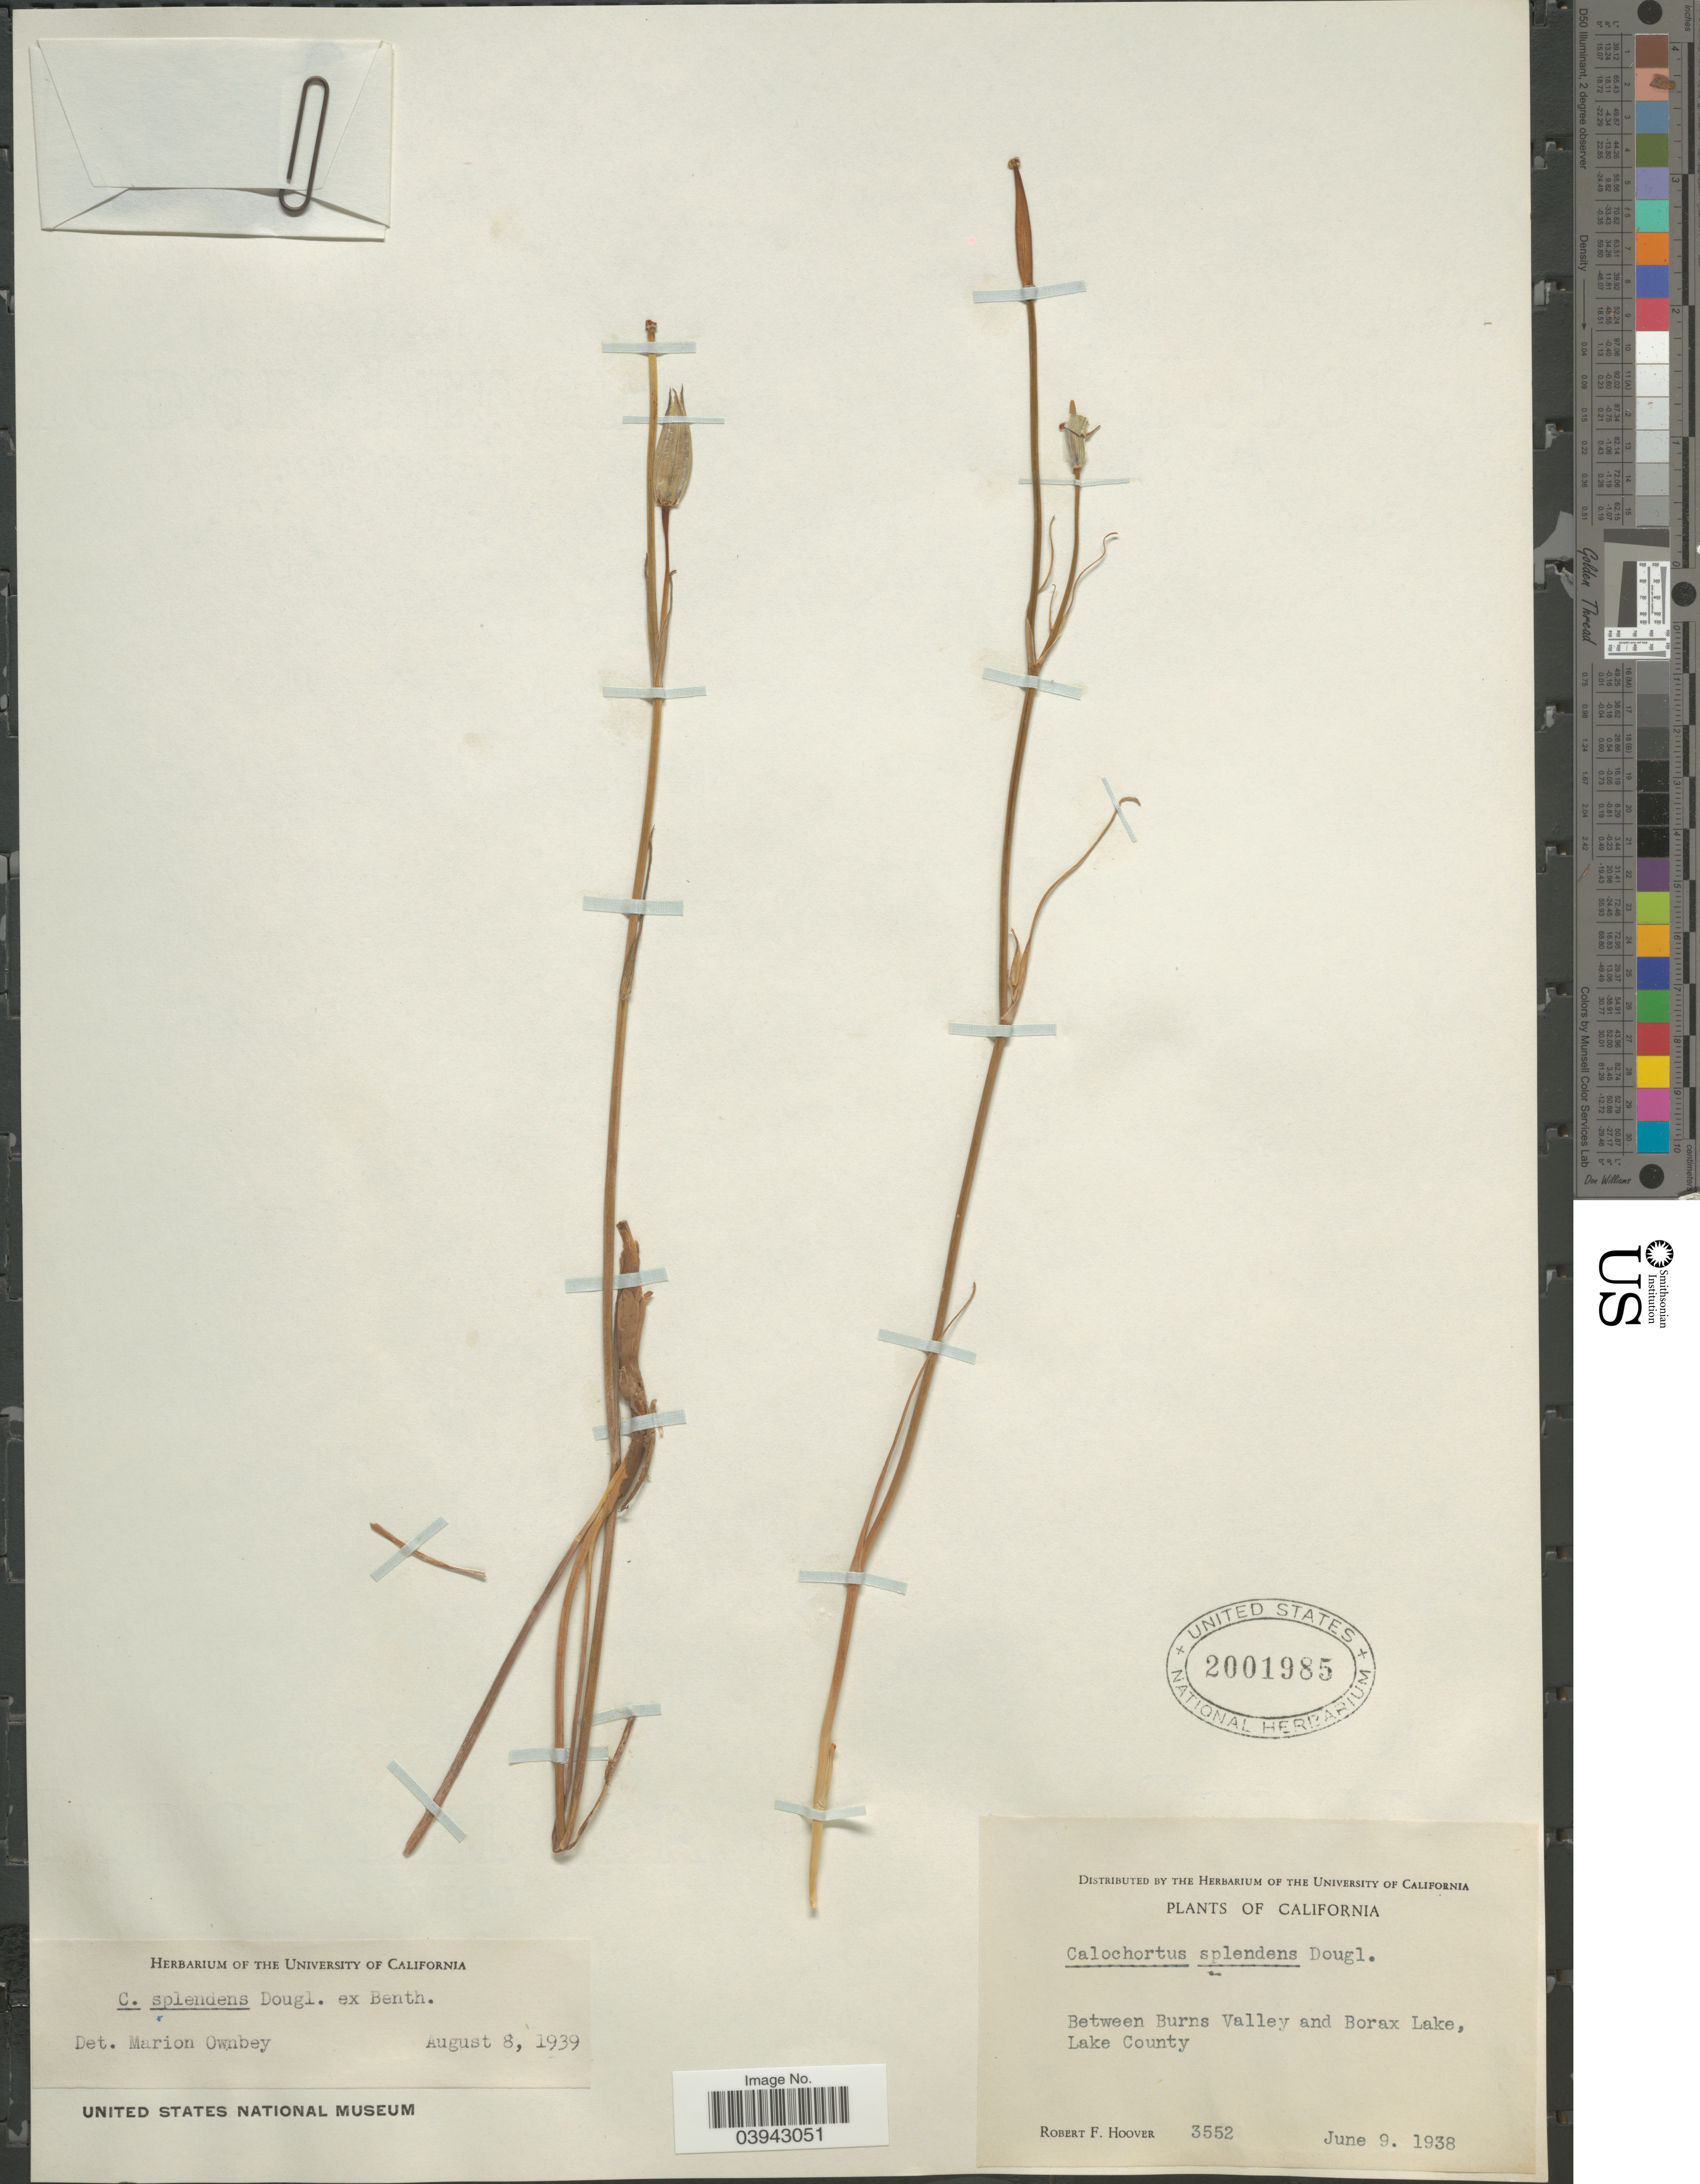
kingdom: Plantae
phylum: Tracheophyta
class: Liliopsida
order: Liliales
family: Liliaceae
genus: Calochortus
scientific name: Calochortus splendens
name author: Douglas ex Benth.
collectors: R. F. Hoover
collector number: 3552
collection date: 1938-06-09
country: United States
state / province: California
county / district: Lake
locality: Between Burns Valley and Borax Lake, Lake County.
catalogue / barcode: US 2001985